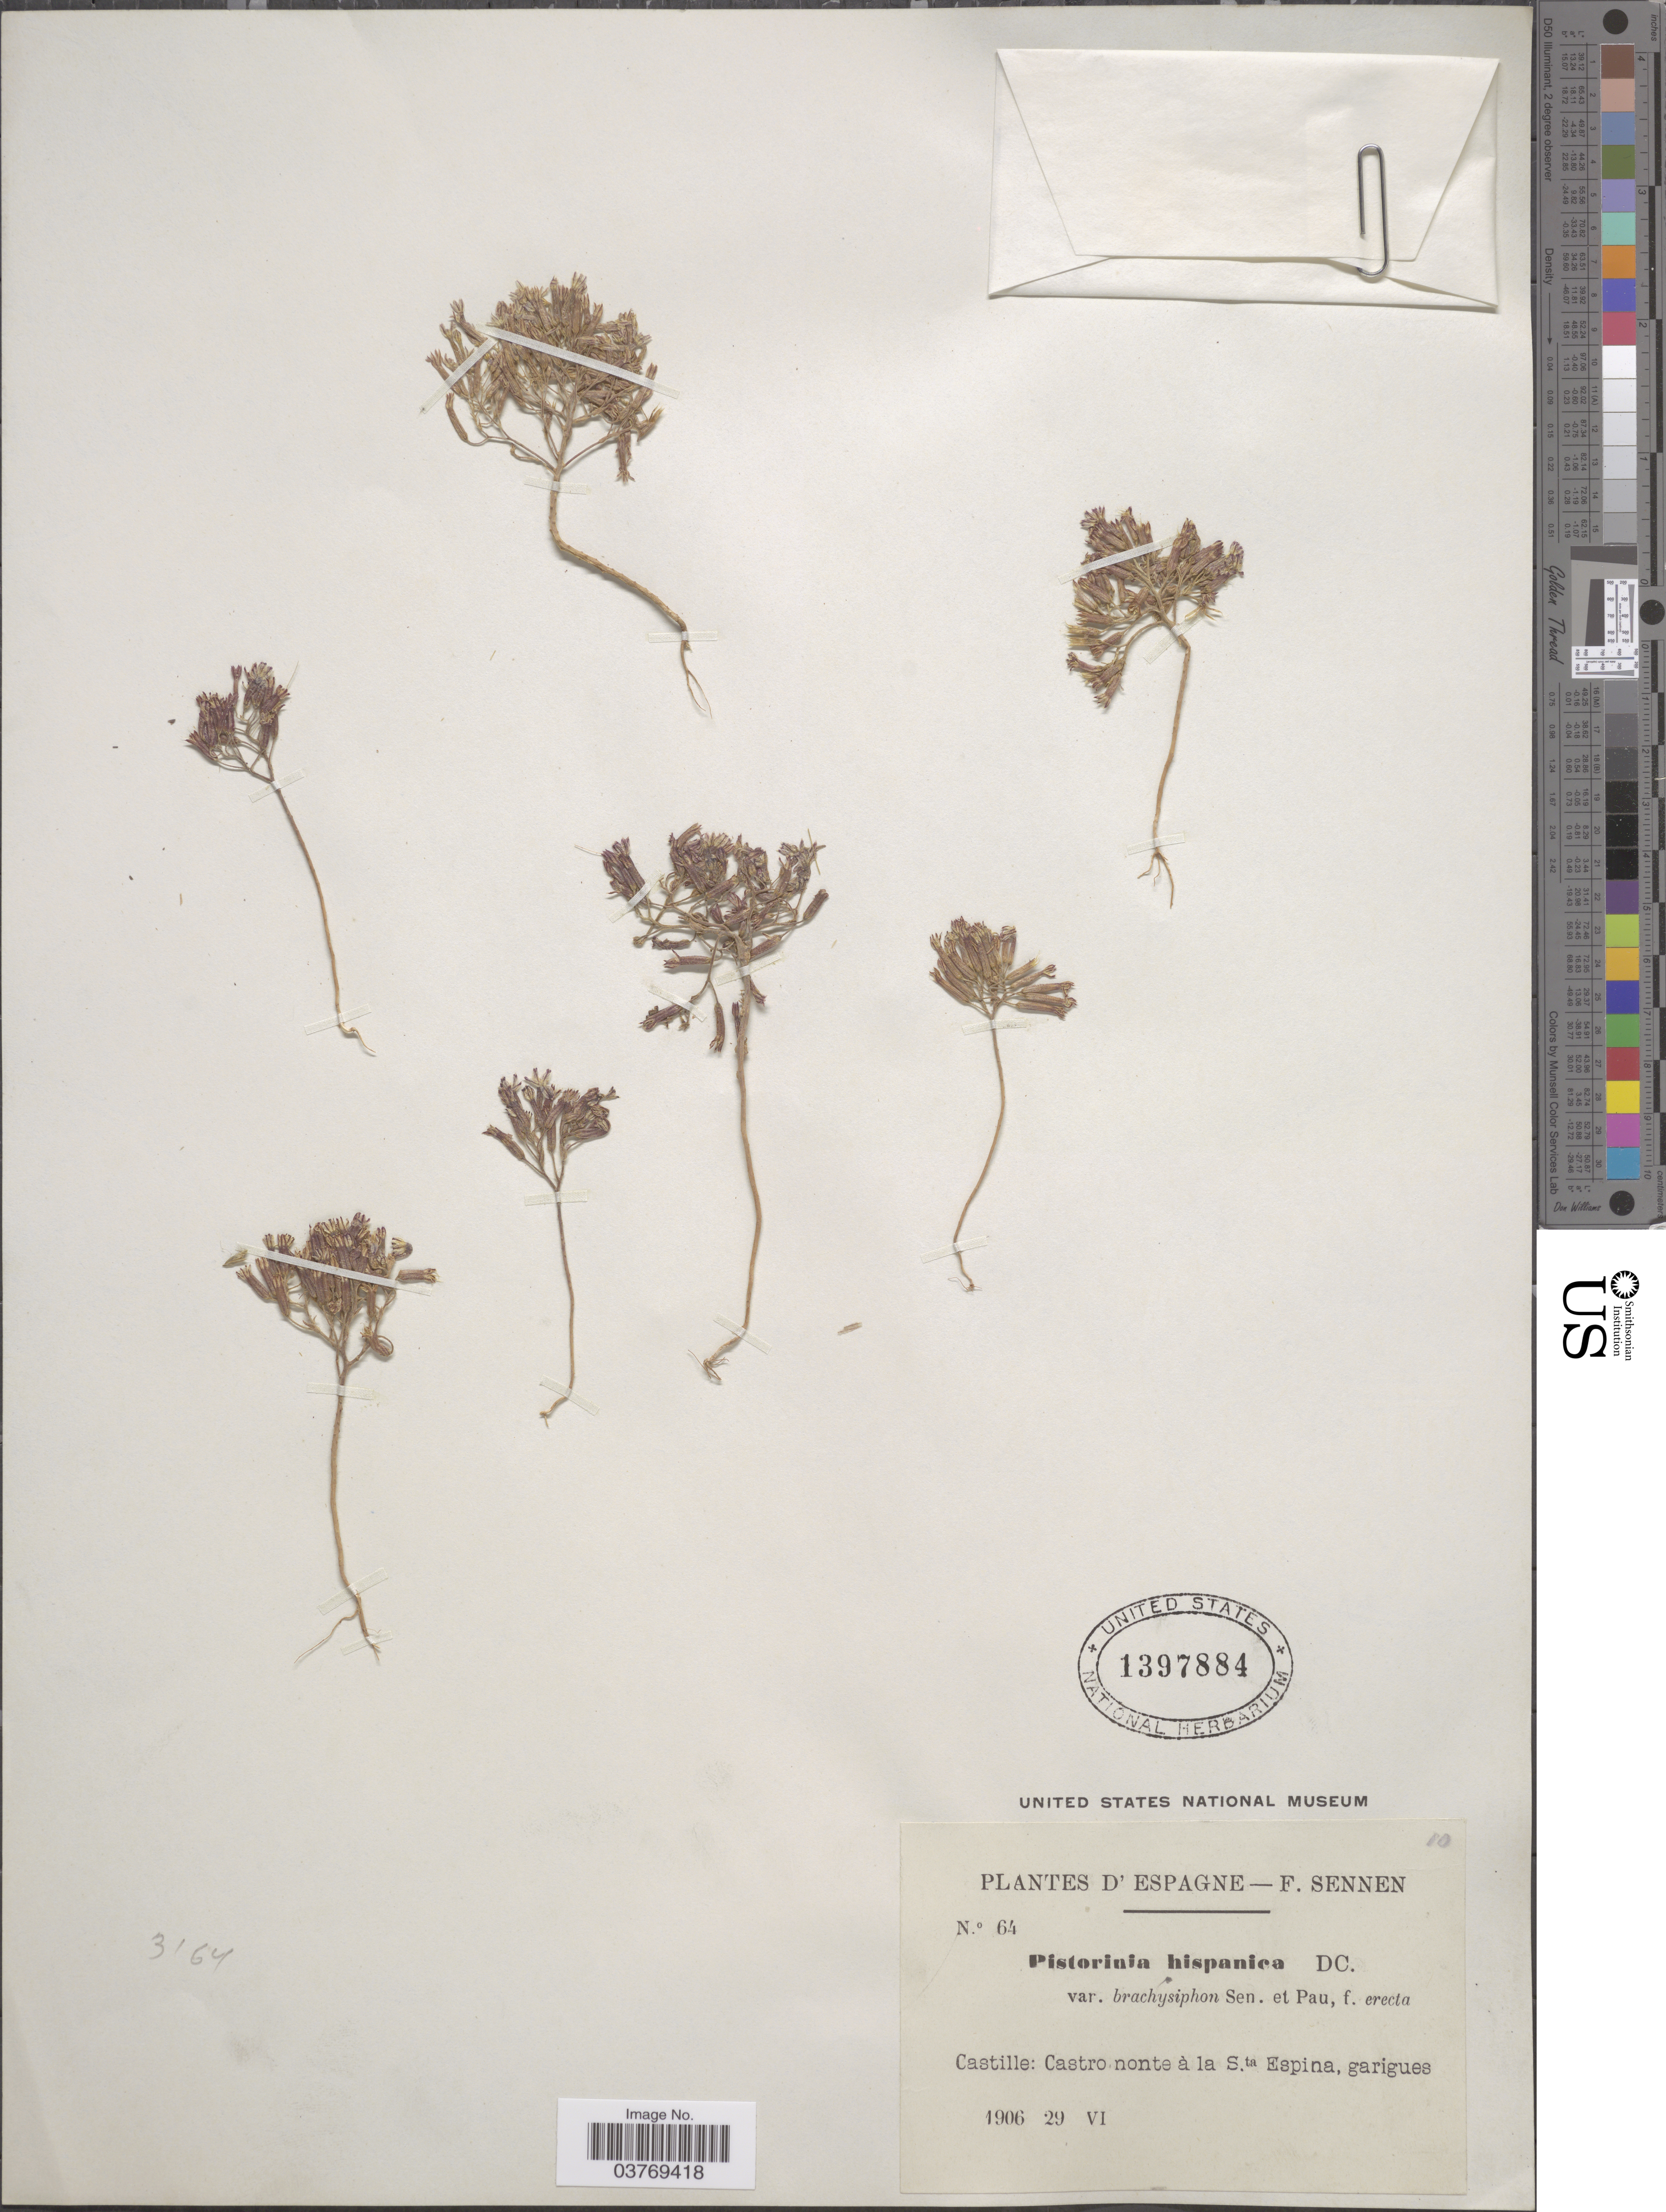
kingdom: Plantae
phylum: Tracheophyta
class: Magnoliopsida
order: Saxifragales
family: Crassulaceae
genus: Pistorinia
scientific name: Pistorinia hispanica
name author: (L.) DC.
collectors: E. Sennen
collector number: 64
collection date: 1906-06-29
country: Spain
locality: Castille: Castro nonte à la S.ta Espina, garigues.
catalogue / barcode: US 1397884